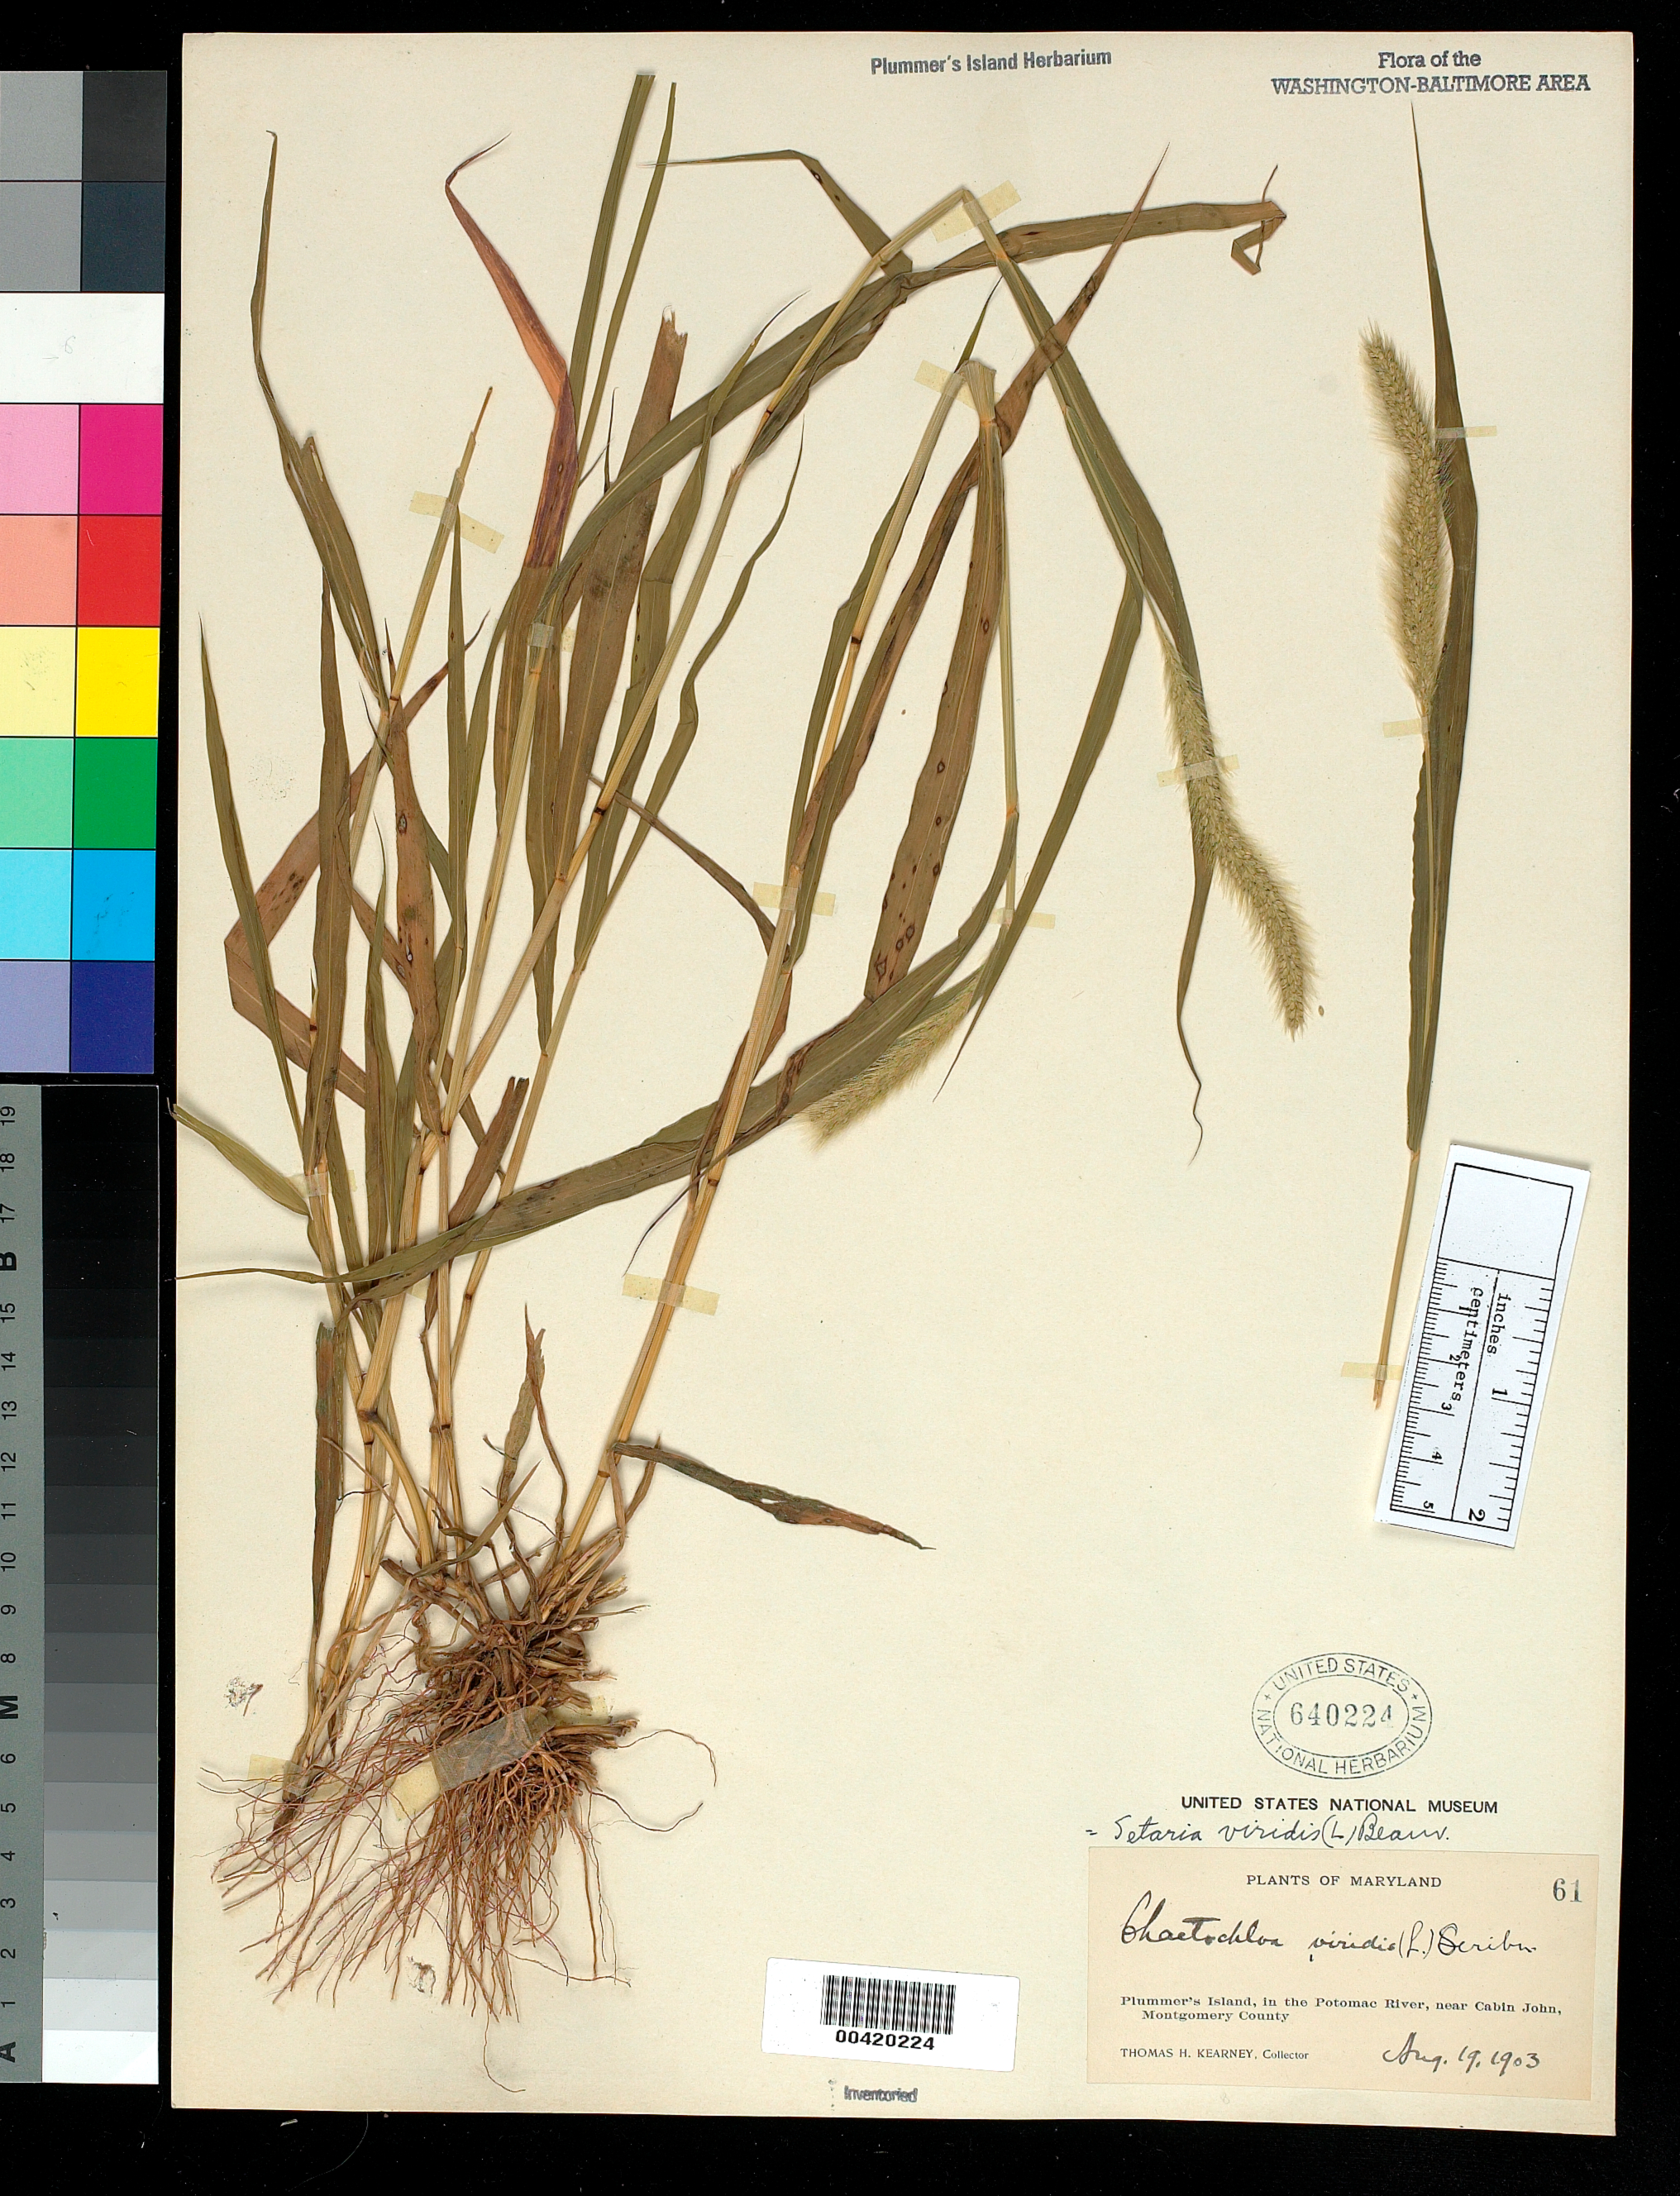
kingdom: Plantae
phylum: Tracheophyta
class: Liliopsida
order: Poales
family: Poaceae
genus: Setaria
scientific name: Setaria viridis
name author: (L.) P. Beauv.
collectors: T. H. Kearney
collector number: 61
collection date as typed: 19 Aug 1903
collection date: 1903-08-19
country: United States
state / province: Maryland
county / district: Montgomery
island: Plummers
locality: Plummer's Island C. & O. Canal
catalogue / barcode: US 640224